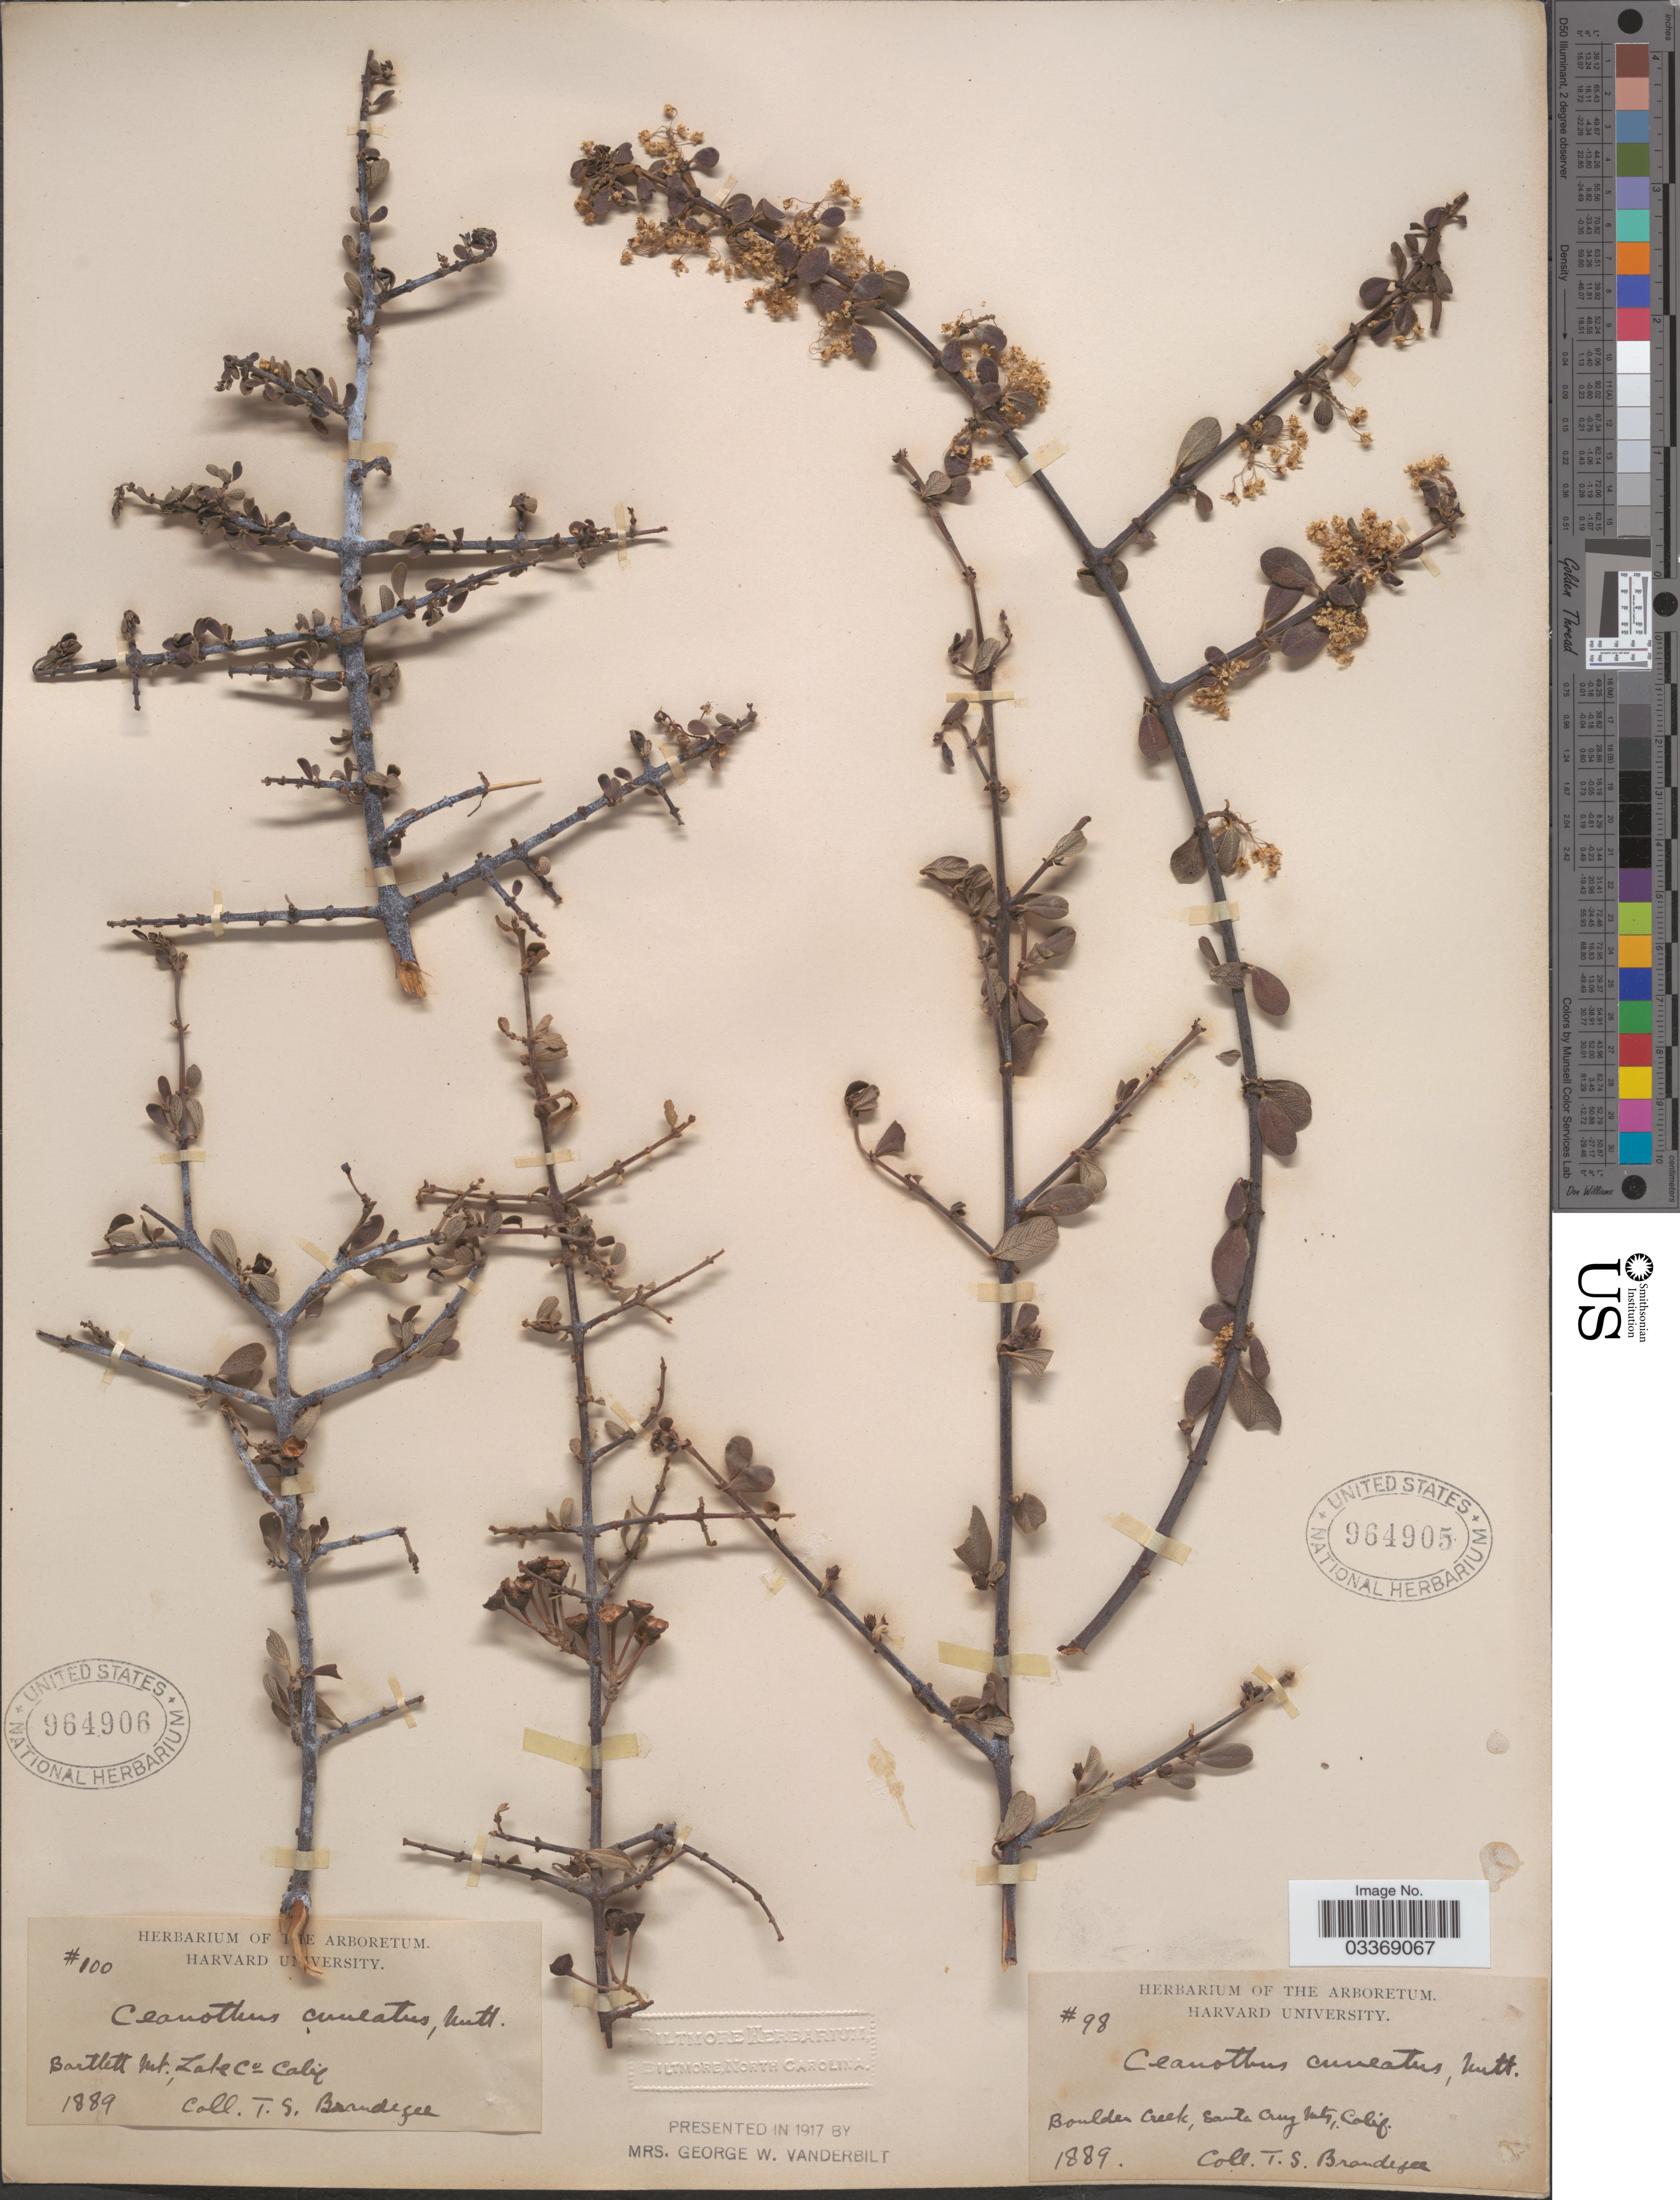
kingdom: Plantae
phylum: Tracheophyta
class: Magnoliopsida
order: Rosales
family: Rhamnaceae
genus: Ceanothus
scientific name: Ceanothus cuneatus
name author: (Hook.) Nutt.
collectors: T. S. Brandegee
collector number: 100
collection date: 1889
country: United States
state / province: California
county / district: Lake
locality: Bartlett Mt, Lake Co.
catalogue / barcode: US 964906-2